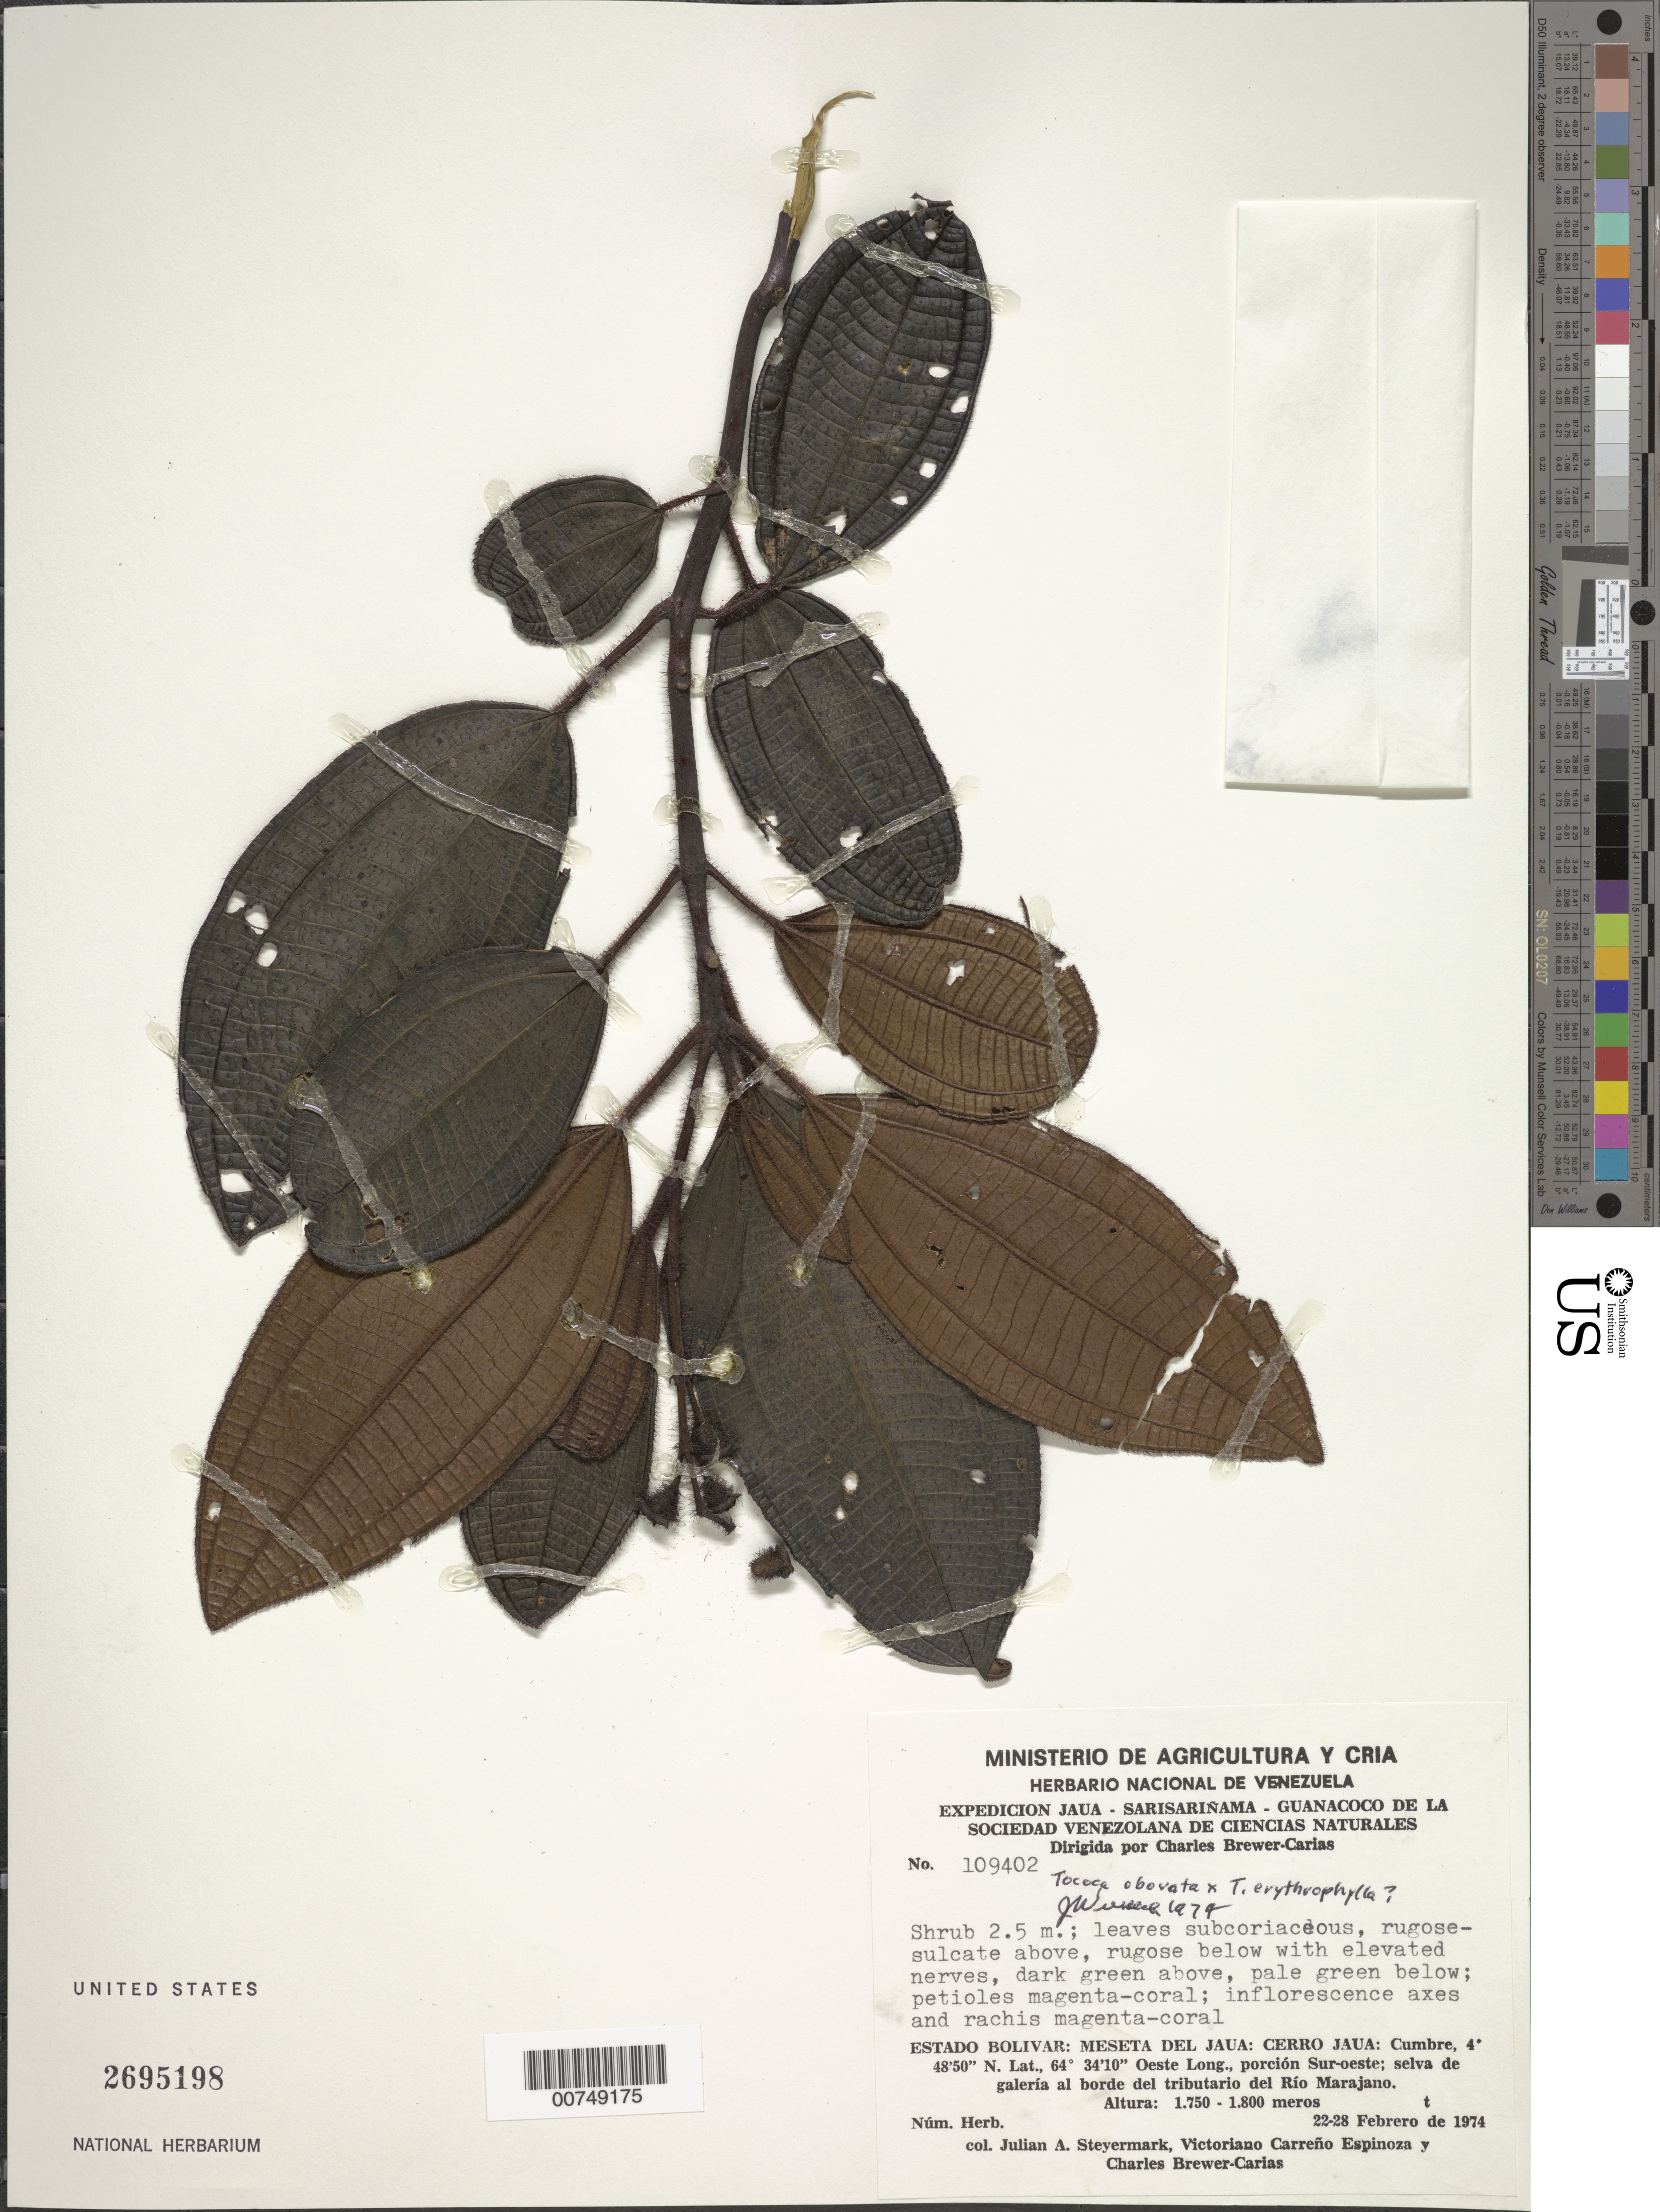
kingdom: Plantae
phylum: Tracheophyta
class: Magnoliopsida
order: Myrtales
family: Melastomataceae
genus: Tococa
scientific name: Tococa obovata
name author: Gleason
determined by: Wurdack, John J., (US), US (UNITED STATES)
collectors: J. Steyermark, V. Carreño E. & C. Brewer-Carias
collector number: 109402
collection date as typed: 22-Feb-74 to 28-Feb-74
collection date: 1974-02-22/1974-02-28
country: Venezuela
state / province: Bolívar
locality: Meseta del Jaua: Cerro Jaua, Río Marajano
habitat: Selva de aleria al borde del tributario del rio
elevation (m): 1750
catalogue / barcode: US 2695198